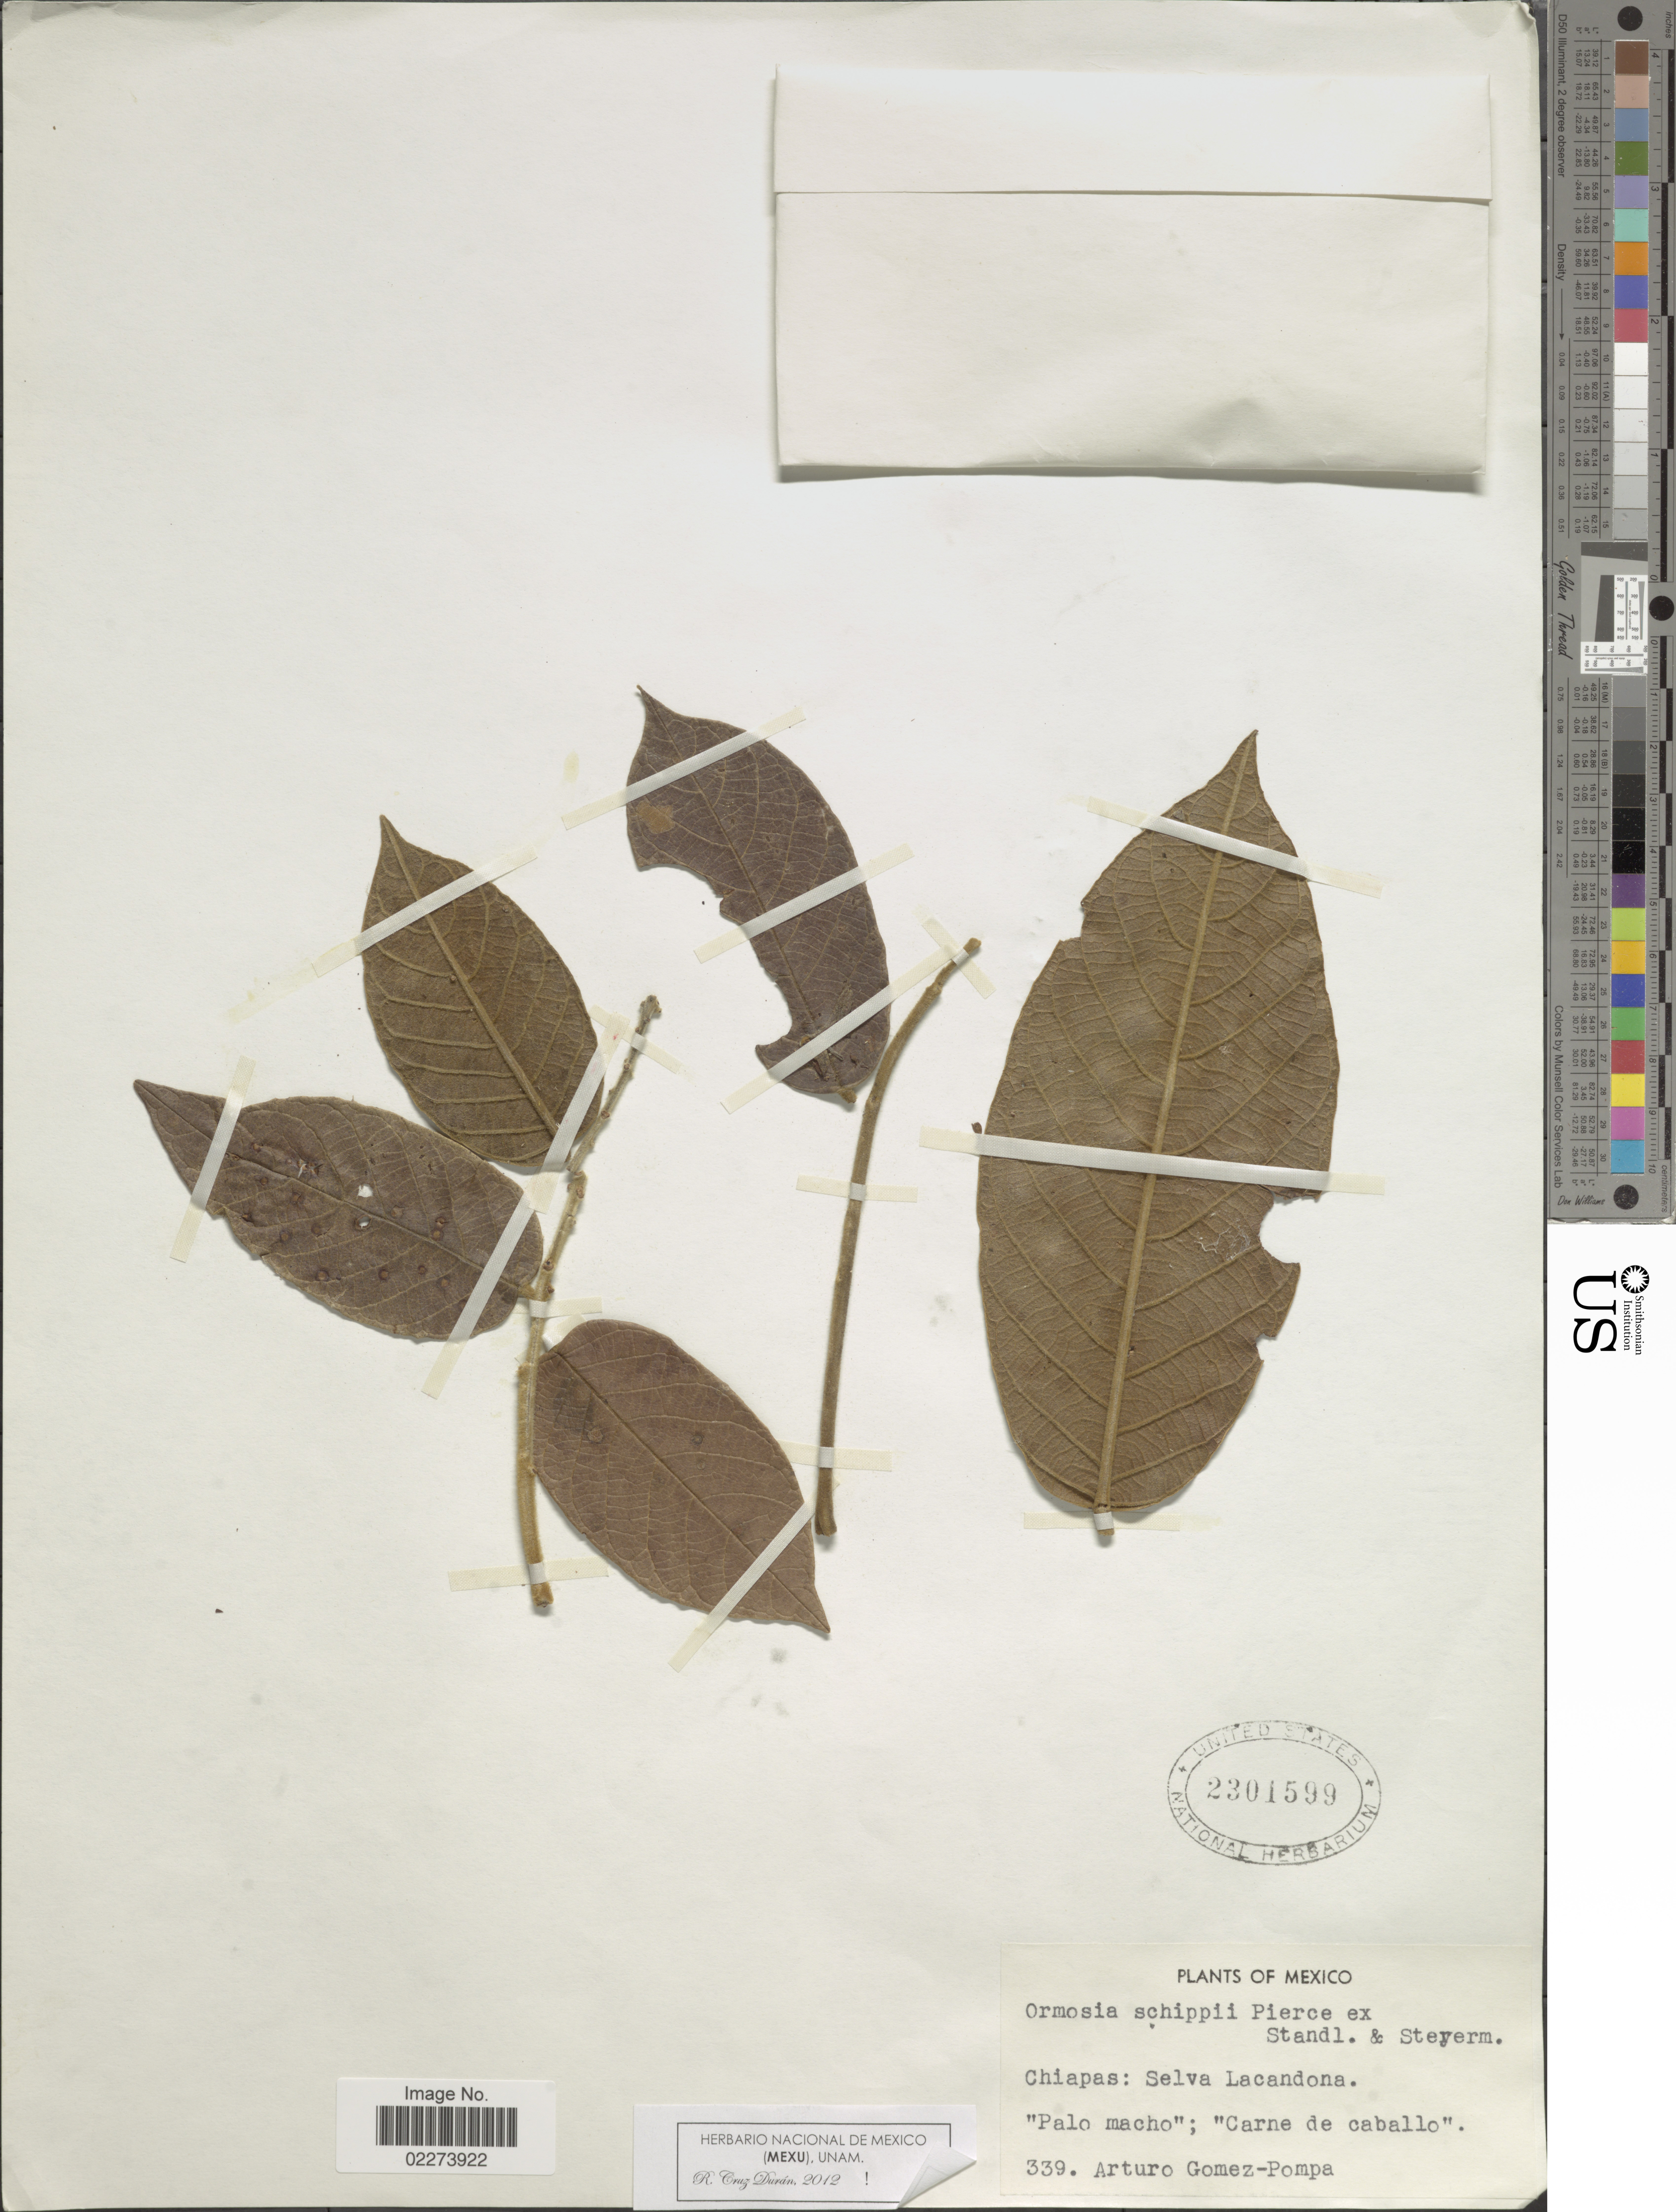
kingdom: Plantae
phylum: Tracheophyta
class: Magnoliopsida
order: Fabales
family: Fabaceae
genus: Ormosia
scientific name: Ormosia schippii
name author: Pierce ex Standl. & Steyerm.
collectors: A. Gómez Pompa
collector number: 339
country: Mexico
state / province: Chiapas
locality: Chiapas: Selva Lacandona, "Palo macho": Carne de caballo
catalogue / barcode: US 2301599